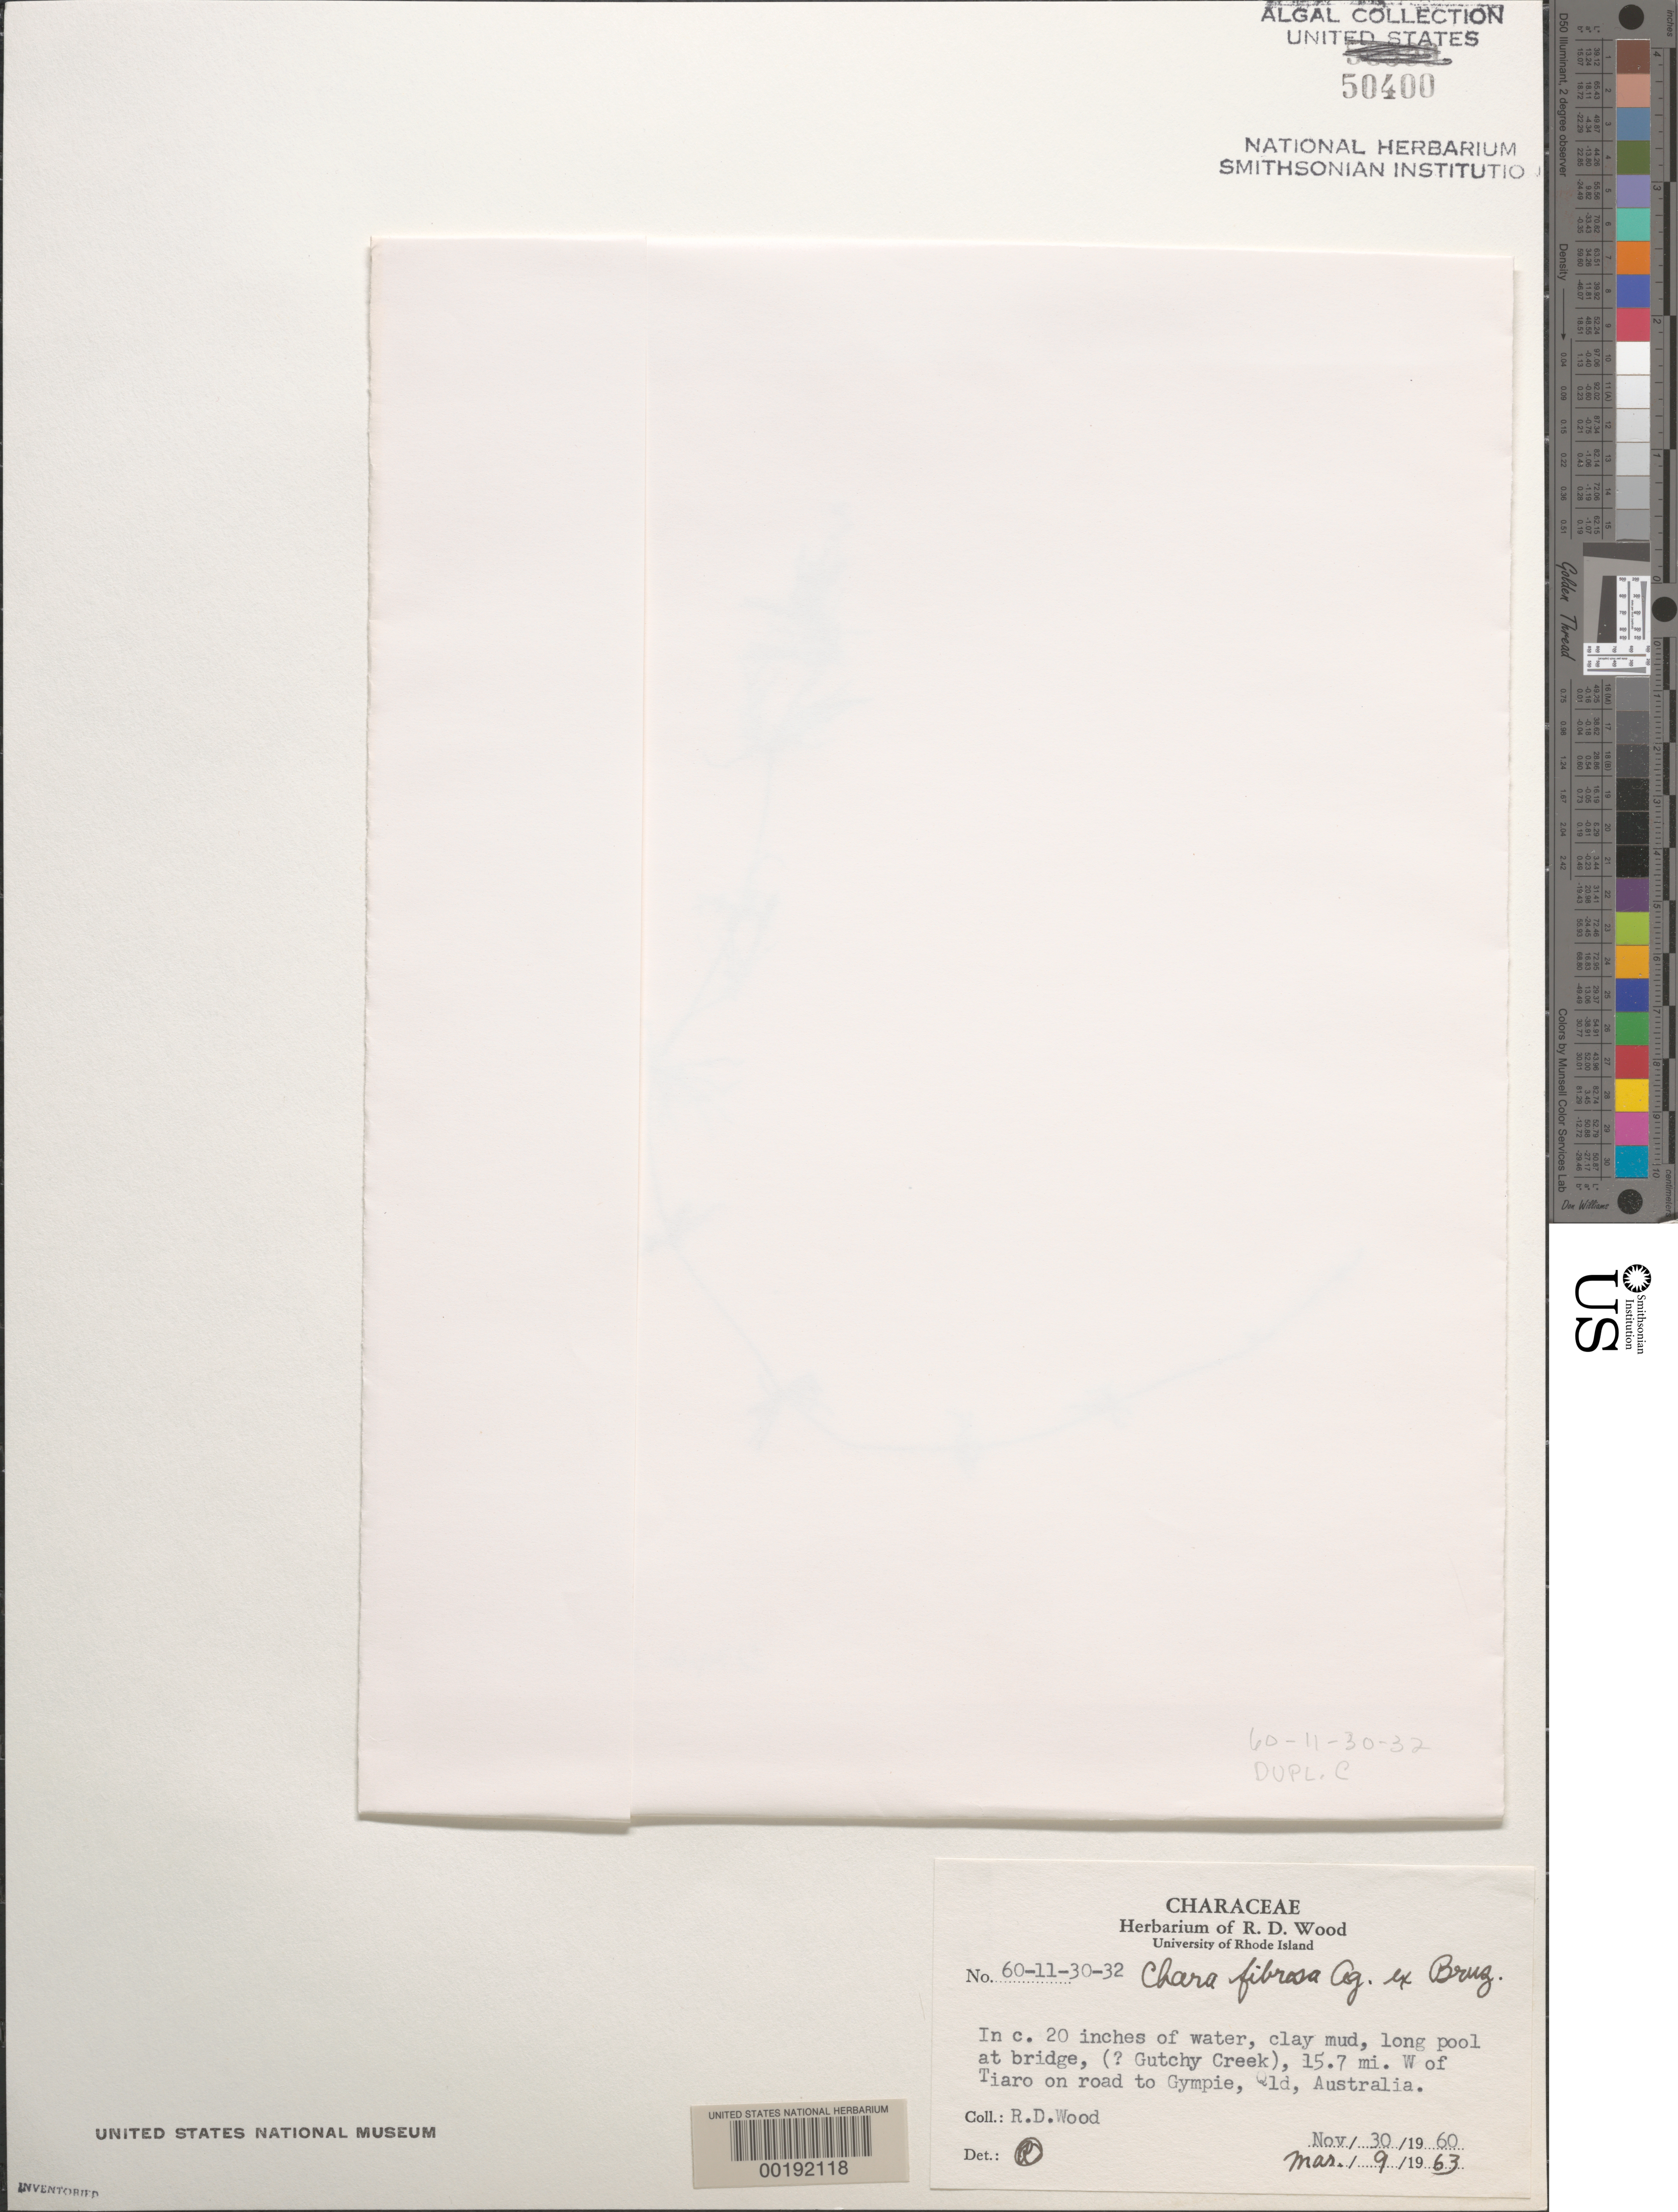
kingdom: Plantae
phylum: Charophyta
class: Charophyceae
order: Charales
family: Characeae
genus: Chara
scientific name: Chara fibrosa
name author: C. Agardh ex Bruzelius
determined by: Wood, R. D.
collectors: R. Wood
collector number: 60-11-30-32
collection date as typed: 30 Nov 1960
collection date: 1960-11-30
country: Australia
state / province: Queensland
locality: Gutchy Creek, 15.7 miles west of Tiaro, Gympie Road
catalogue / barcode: US 50400